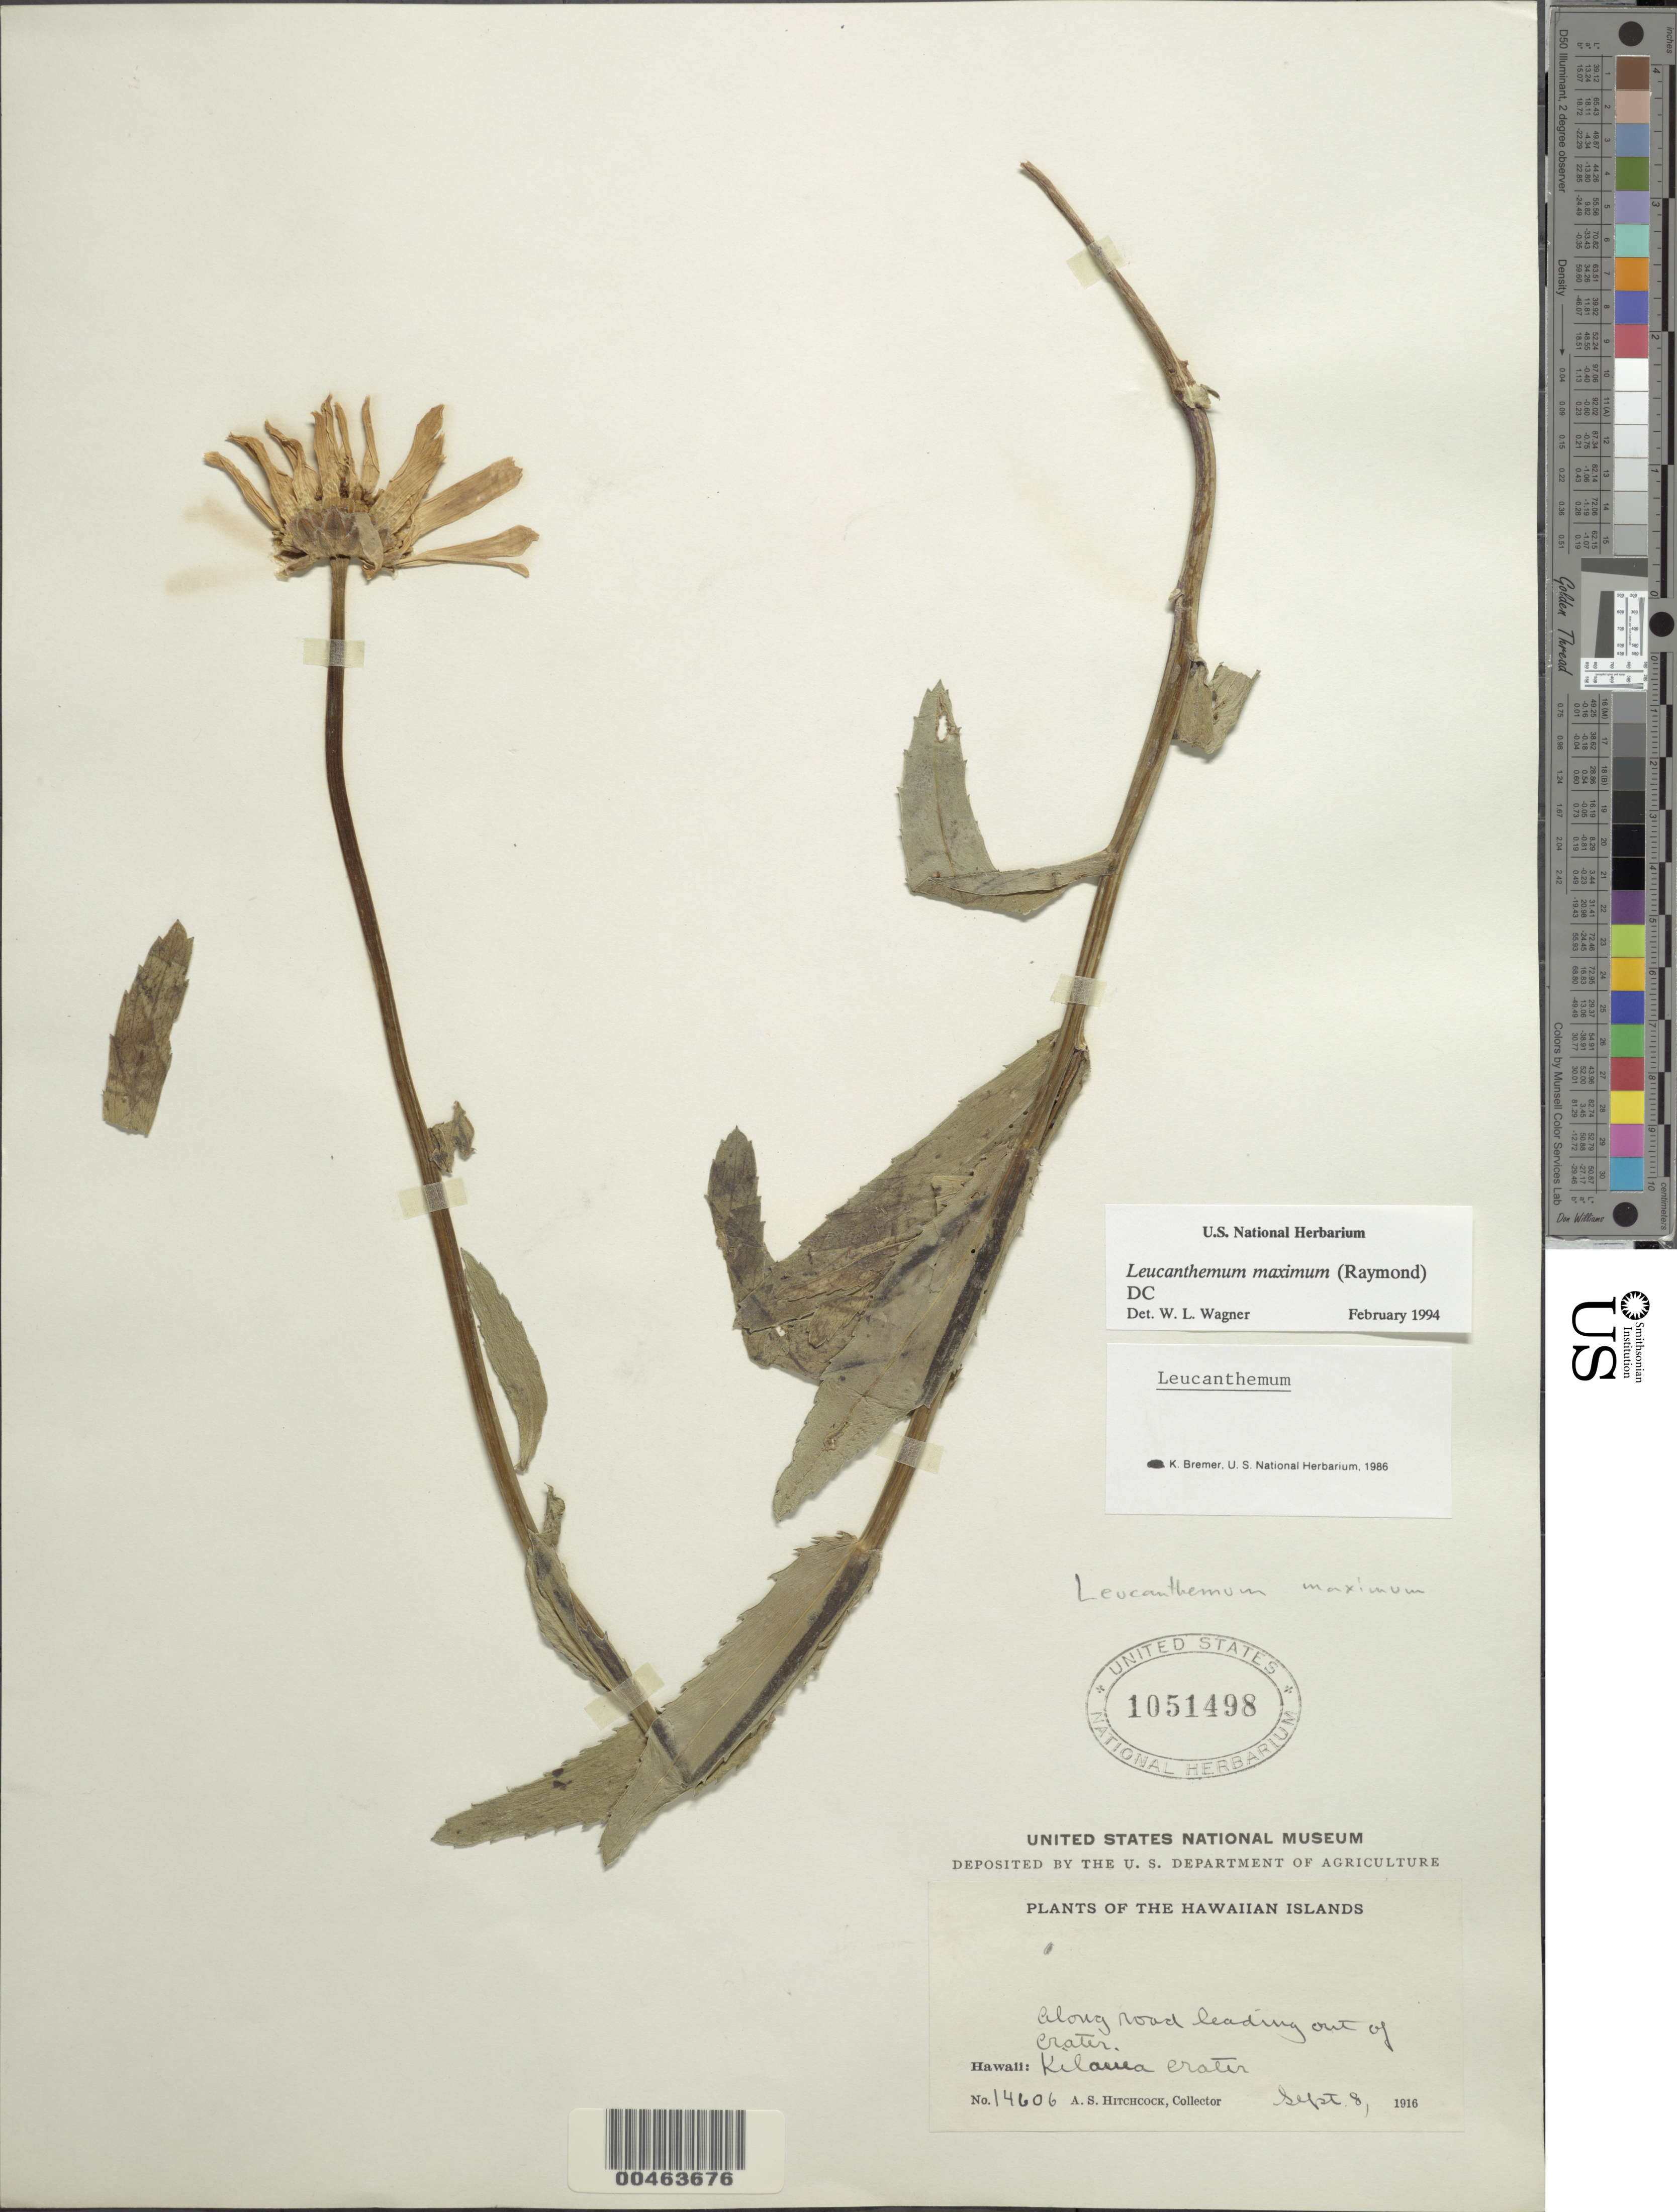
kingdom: Plantae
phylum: Tracheophyta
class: Magnoliopsida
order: Asterales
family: Asteraceae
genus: Leucanthemum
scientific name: Leucanthemum maximum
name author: (Ramond) DC.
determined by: Wagner, W. L., (BOT), Smithsonian Institution - National Museum of Natural History (UNITED STATES)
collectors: A. S. Hitchcock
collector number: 14606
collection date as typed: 8 Sep 1916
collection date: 1916-09-08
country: United States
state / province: Hawaii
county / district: Hawaii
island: Hawaii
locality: Kilauea Crater: Along road leading out of Crater.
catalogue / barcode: US 1051498